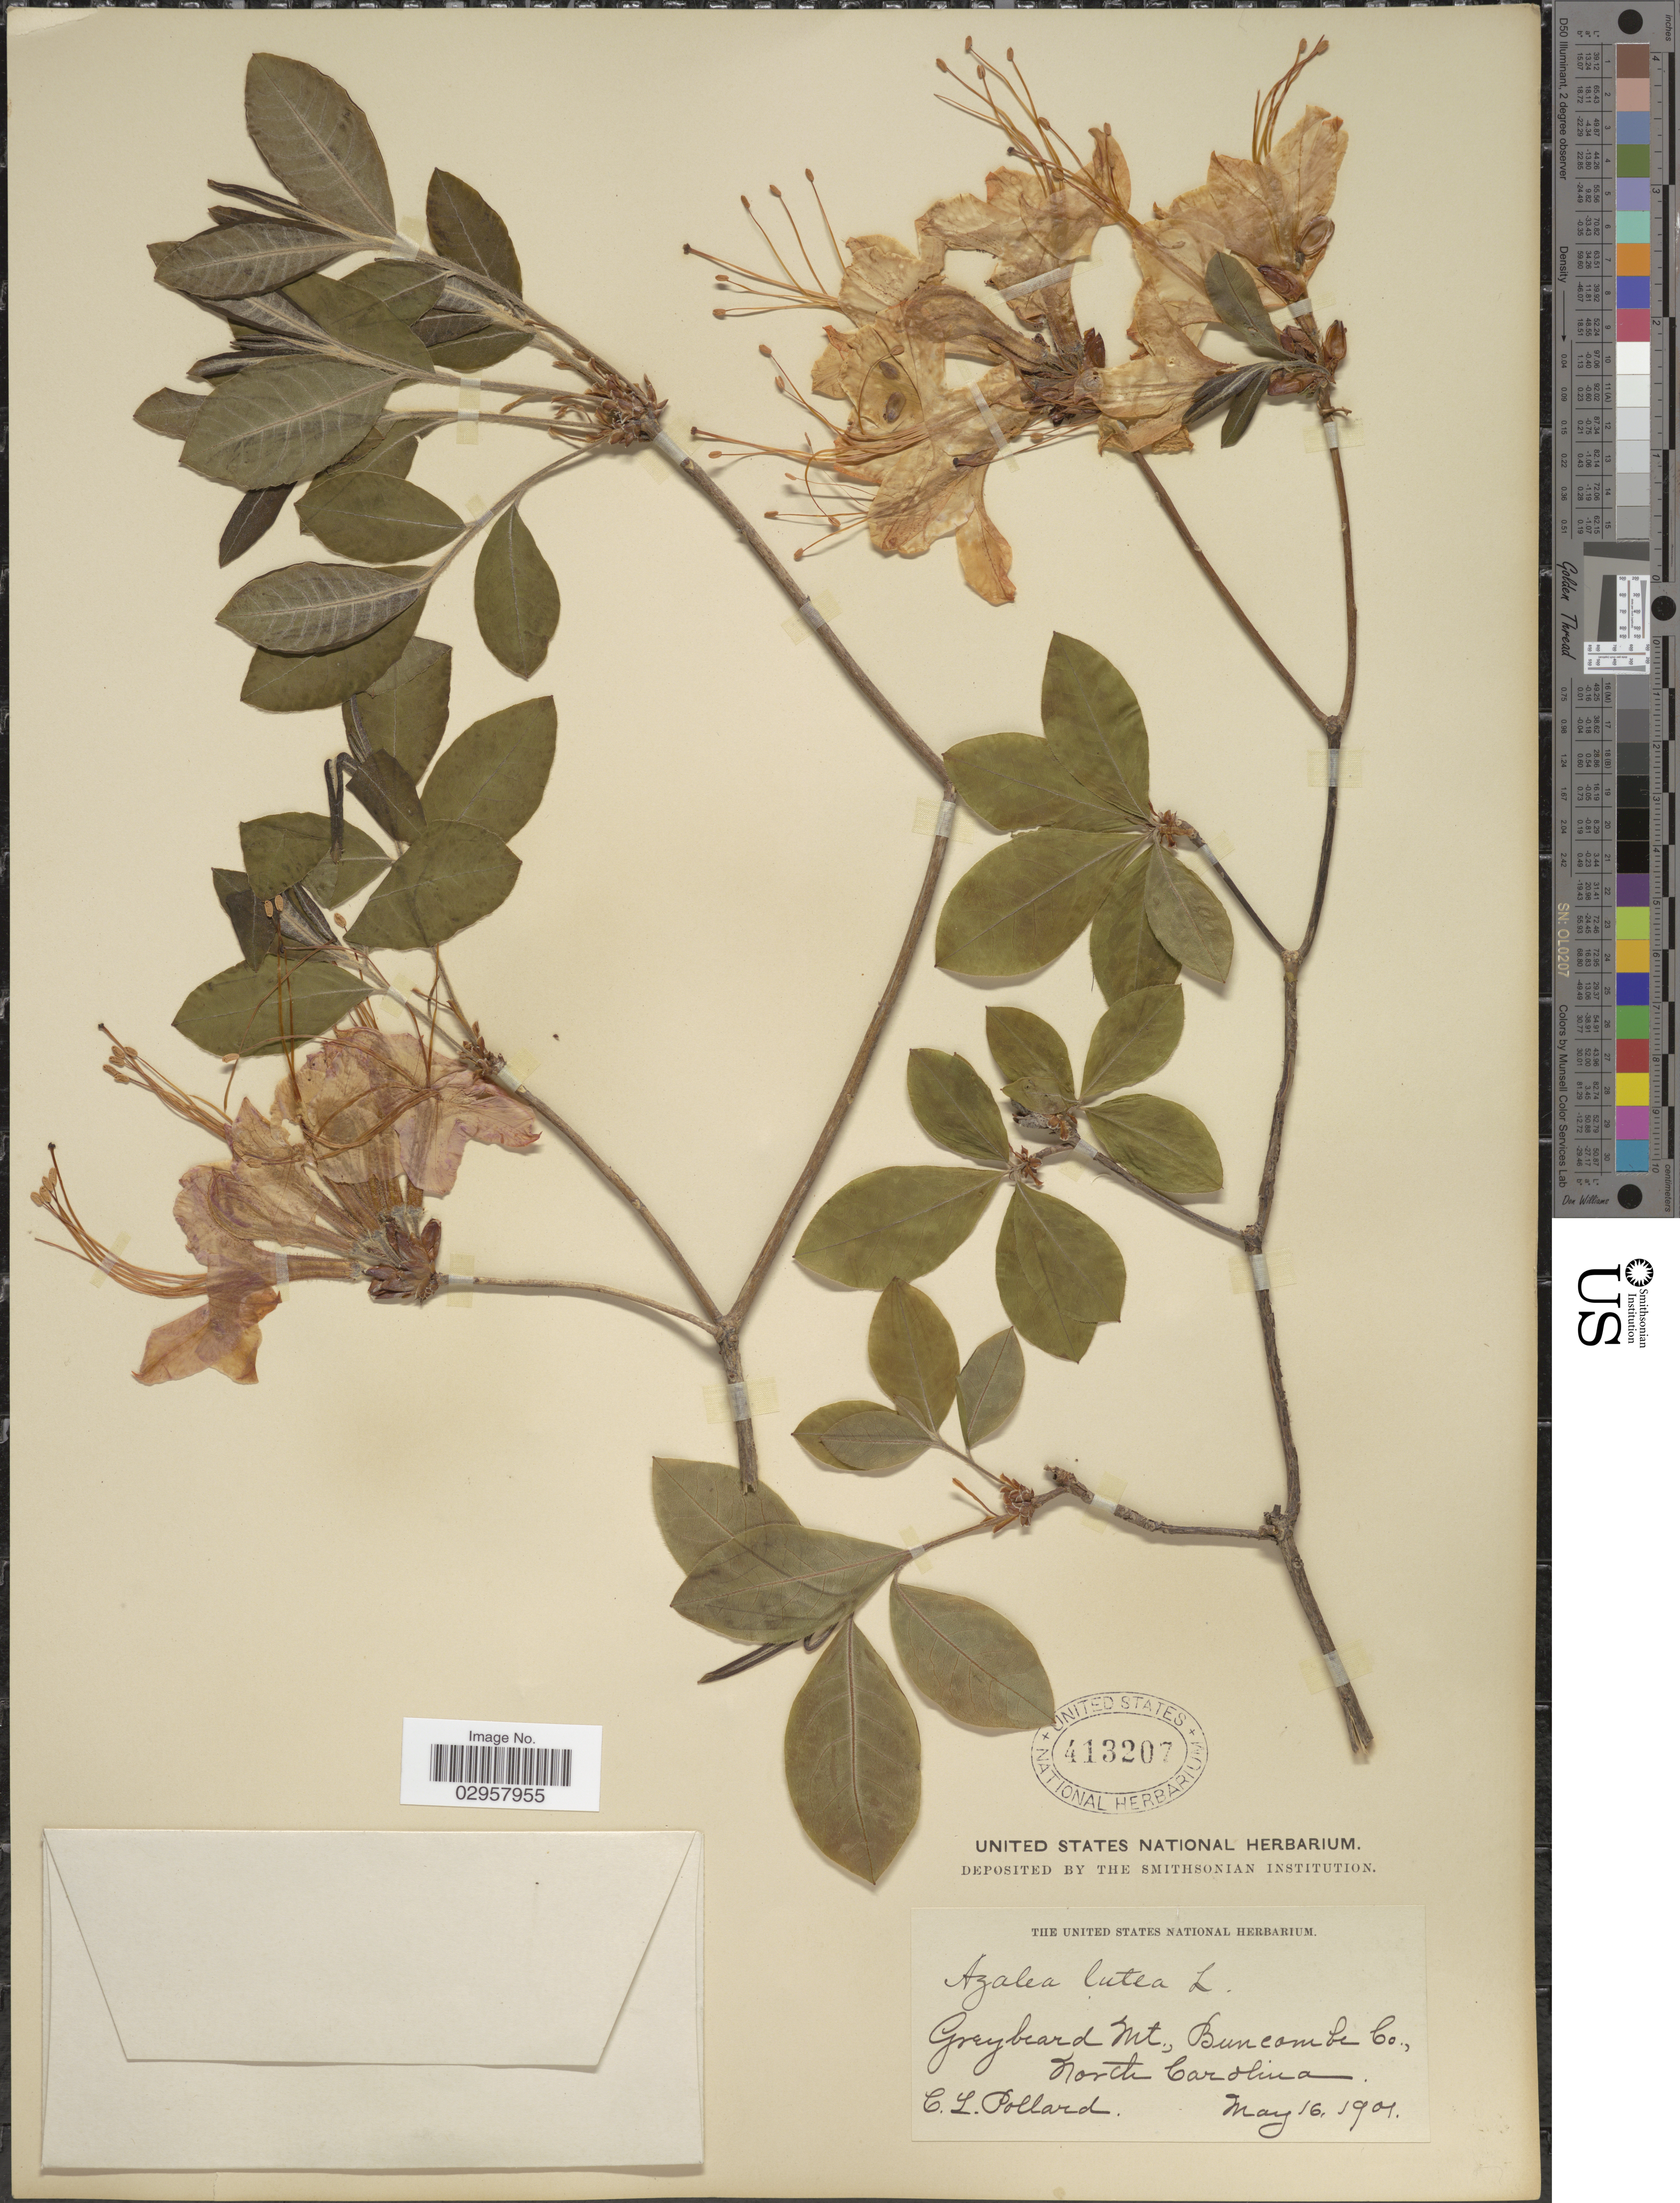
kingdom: Plantae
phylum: Tracheophyta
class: Magnoliopsida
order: Ericales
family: Ericaceae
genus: Rhododendron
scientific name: Rhododendron calendulaceum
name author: (Michx.) Torr.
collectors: C. L. Pollard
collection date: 1901-05-16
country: United States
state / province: North Carolina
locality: Greybeard Mt., Buncombe Co.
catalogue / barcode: US 413207